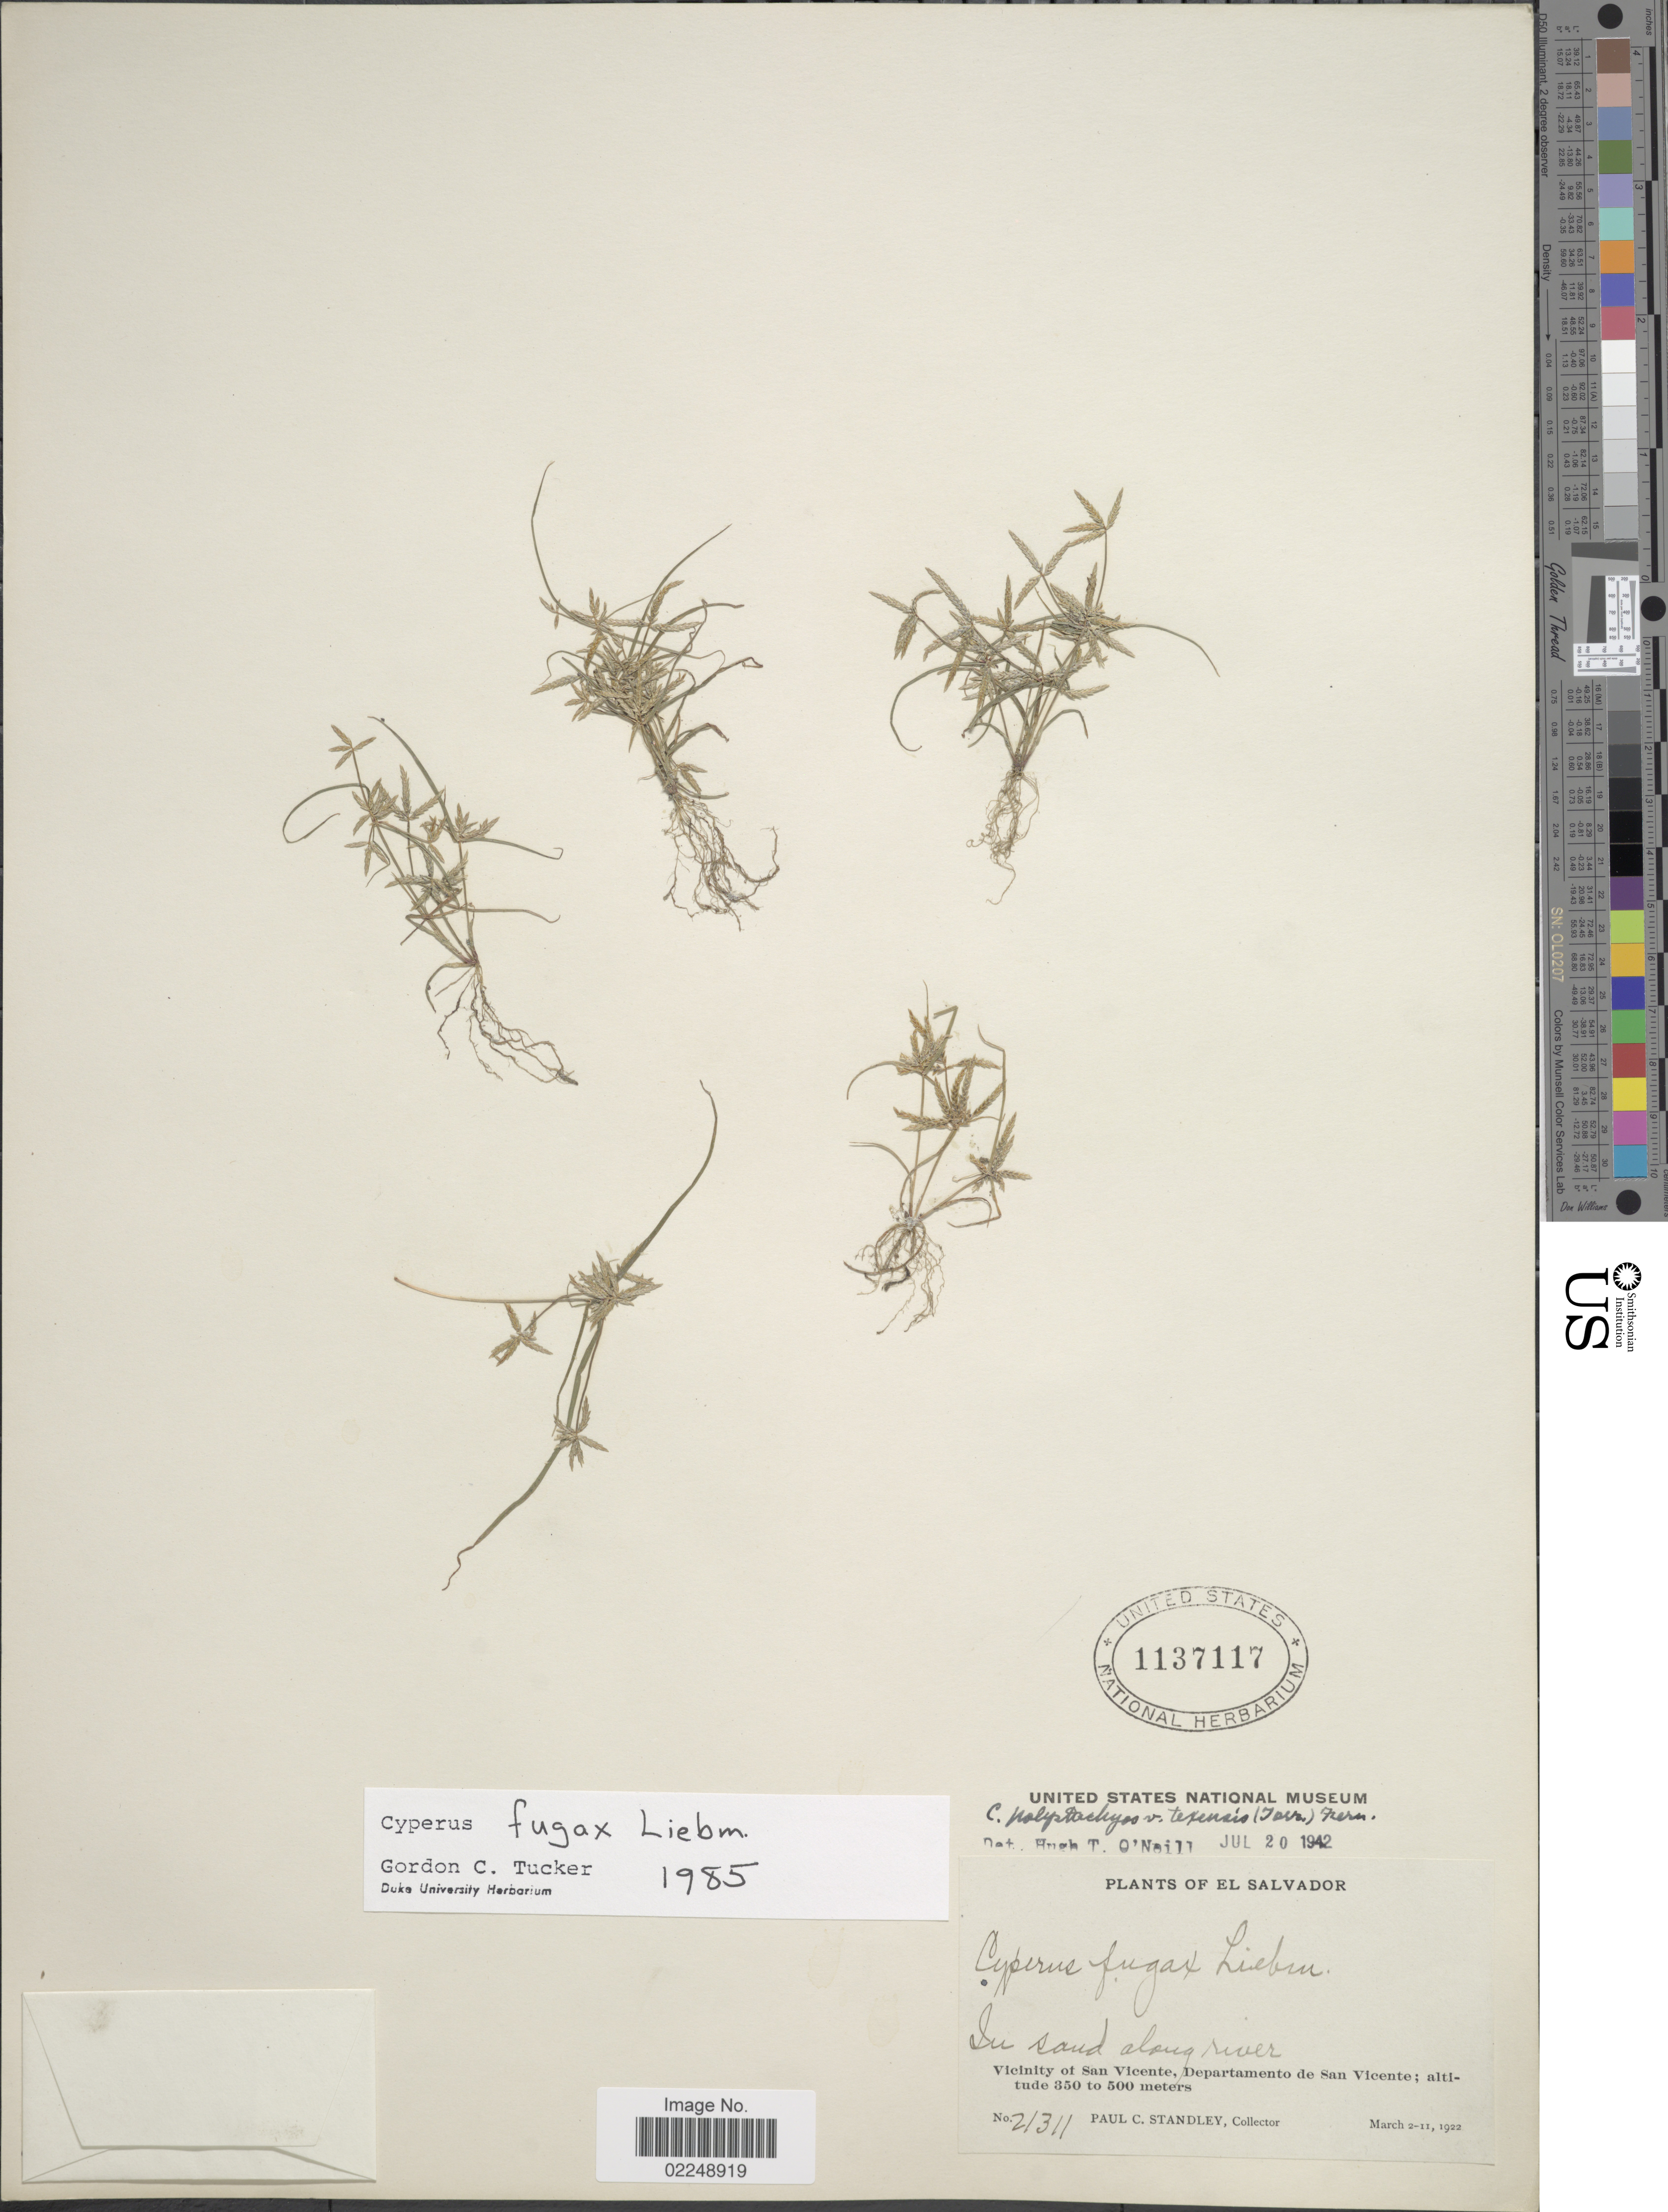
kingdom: Plantae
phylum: Tracheophyta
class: Liliopsida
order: Poales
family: Cyperaceae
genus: Cyperus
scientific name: Cyperus fugax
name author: Liebm.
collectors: P. C. Standley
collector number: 21311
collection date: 1922-03-02/1922-03-11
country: El Salvador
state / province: San Vincente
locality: Vicinity of San Vicente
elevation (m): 350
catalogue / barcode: US 1137117